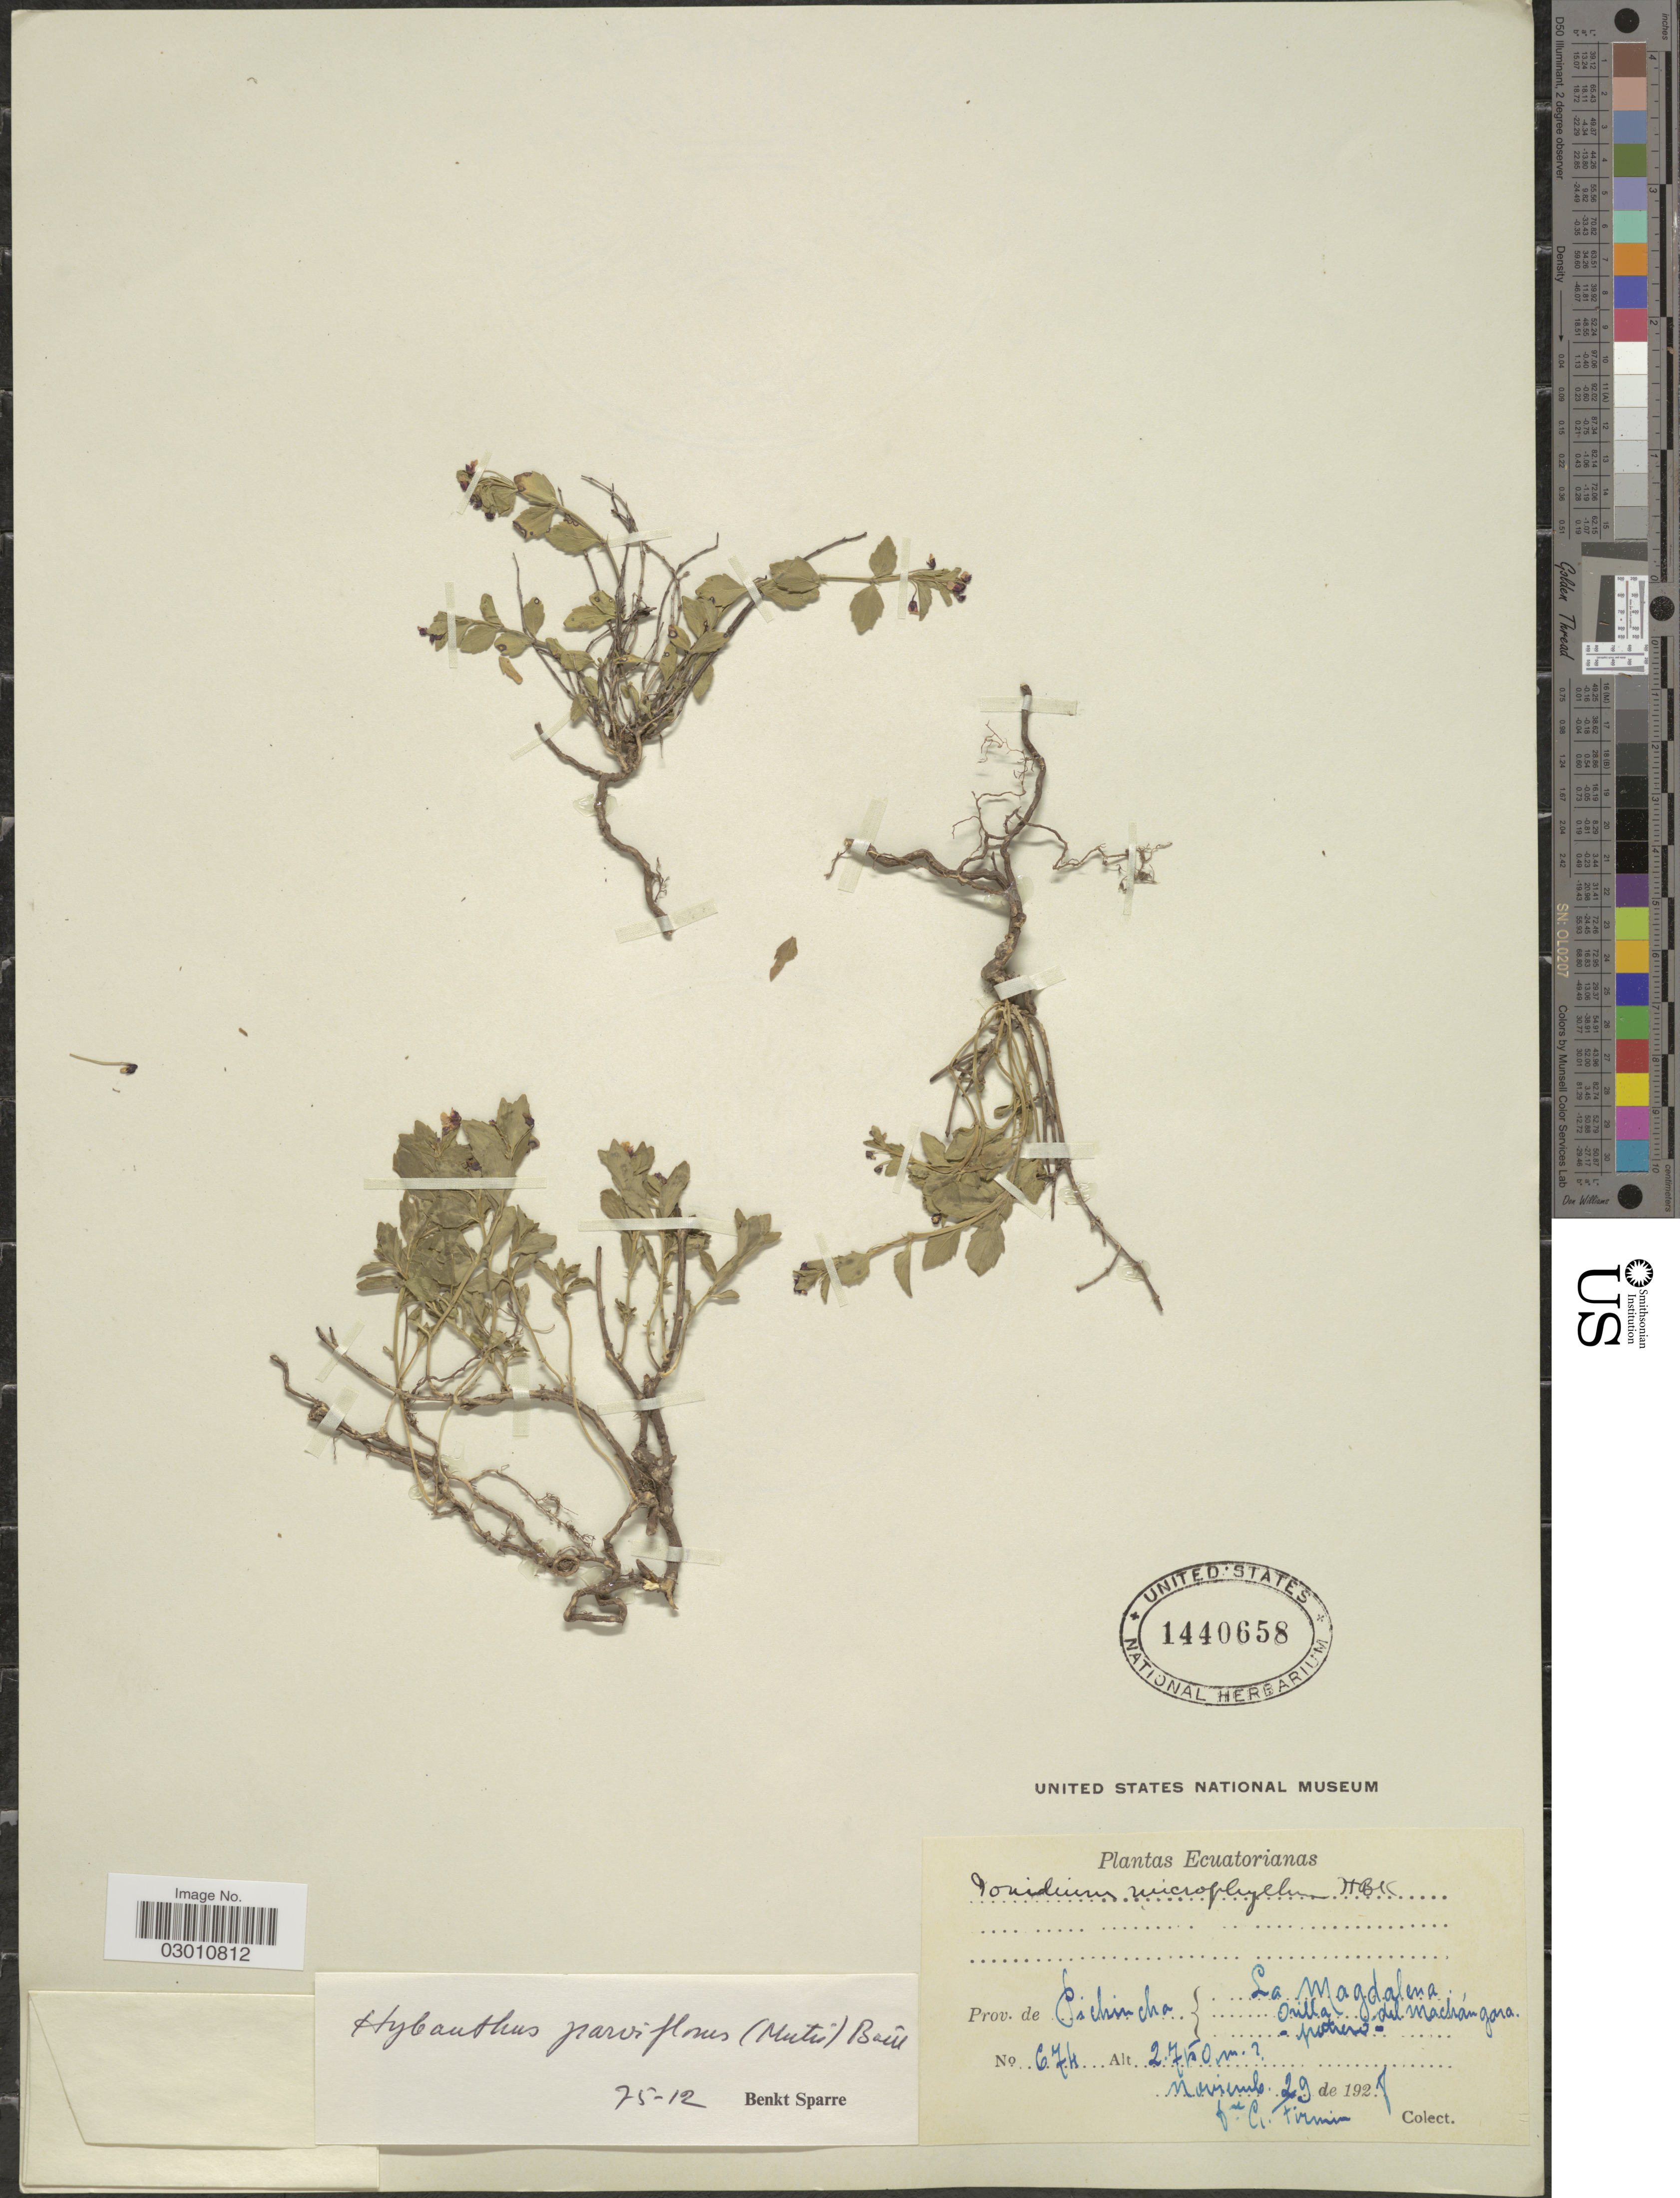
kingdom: Plantae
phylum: Tracheophyta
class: Magnoliopsida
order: Malpighiales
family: Violaceae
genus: Pombalia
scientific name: Pombalia parviflora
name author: (L. f.) Paula-Souza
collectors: F. Firmin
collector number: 674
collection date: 1928-11-29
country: Ecuador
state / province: Pichincha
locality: La Magdalena, orilla del Machangara, potrero.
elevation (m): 2750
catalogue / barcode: US 1440658